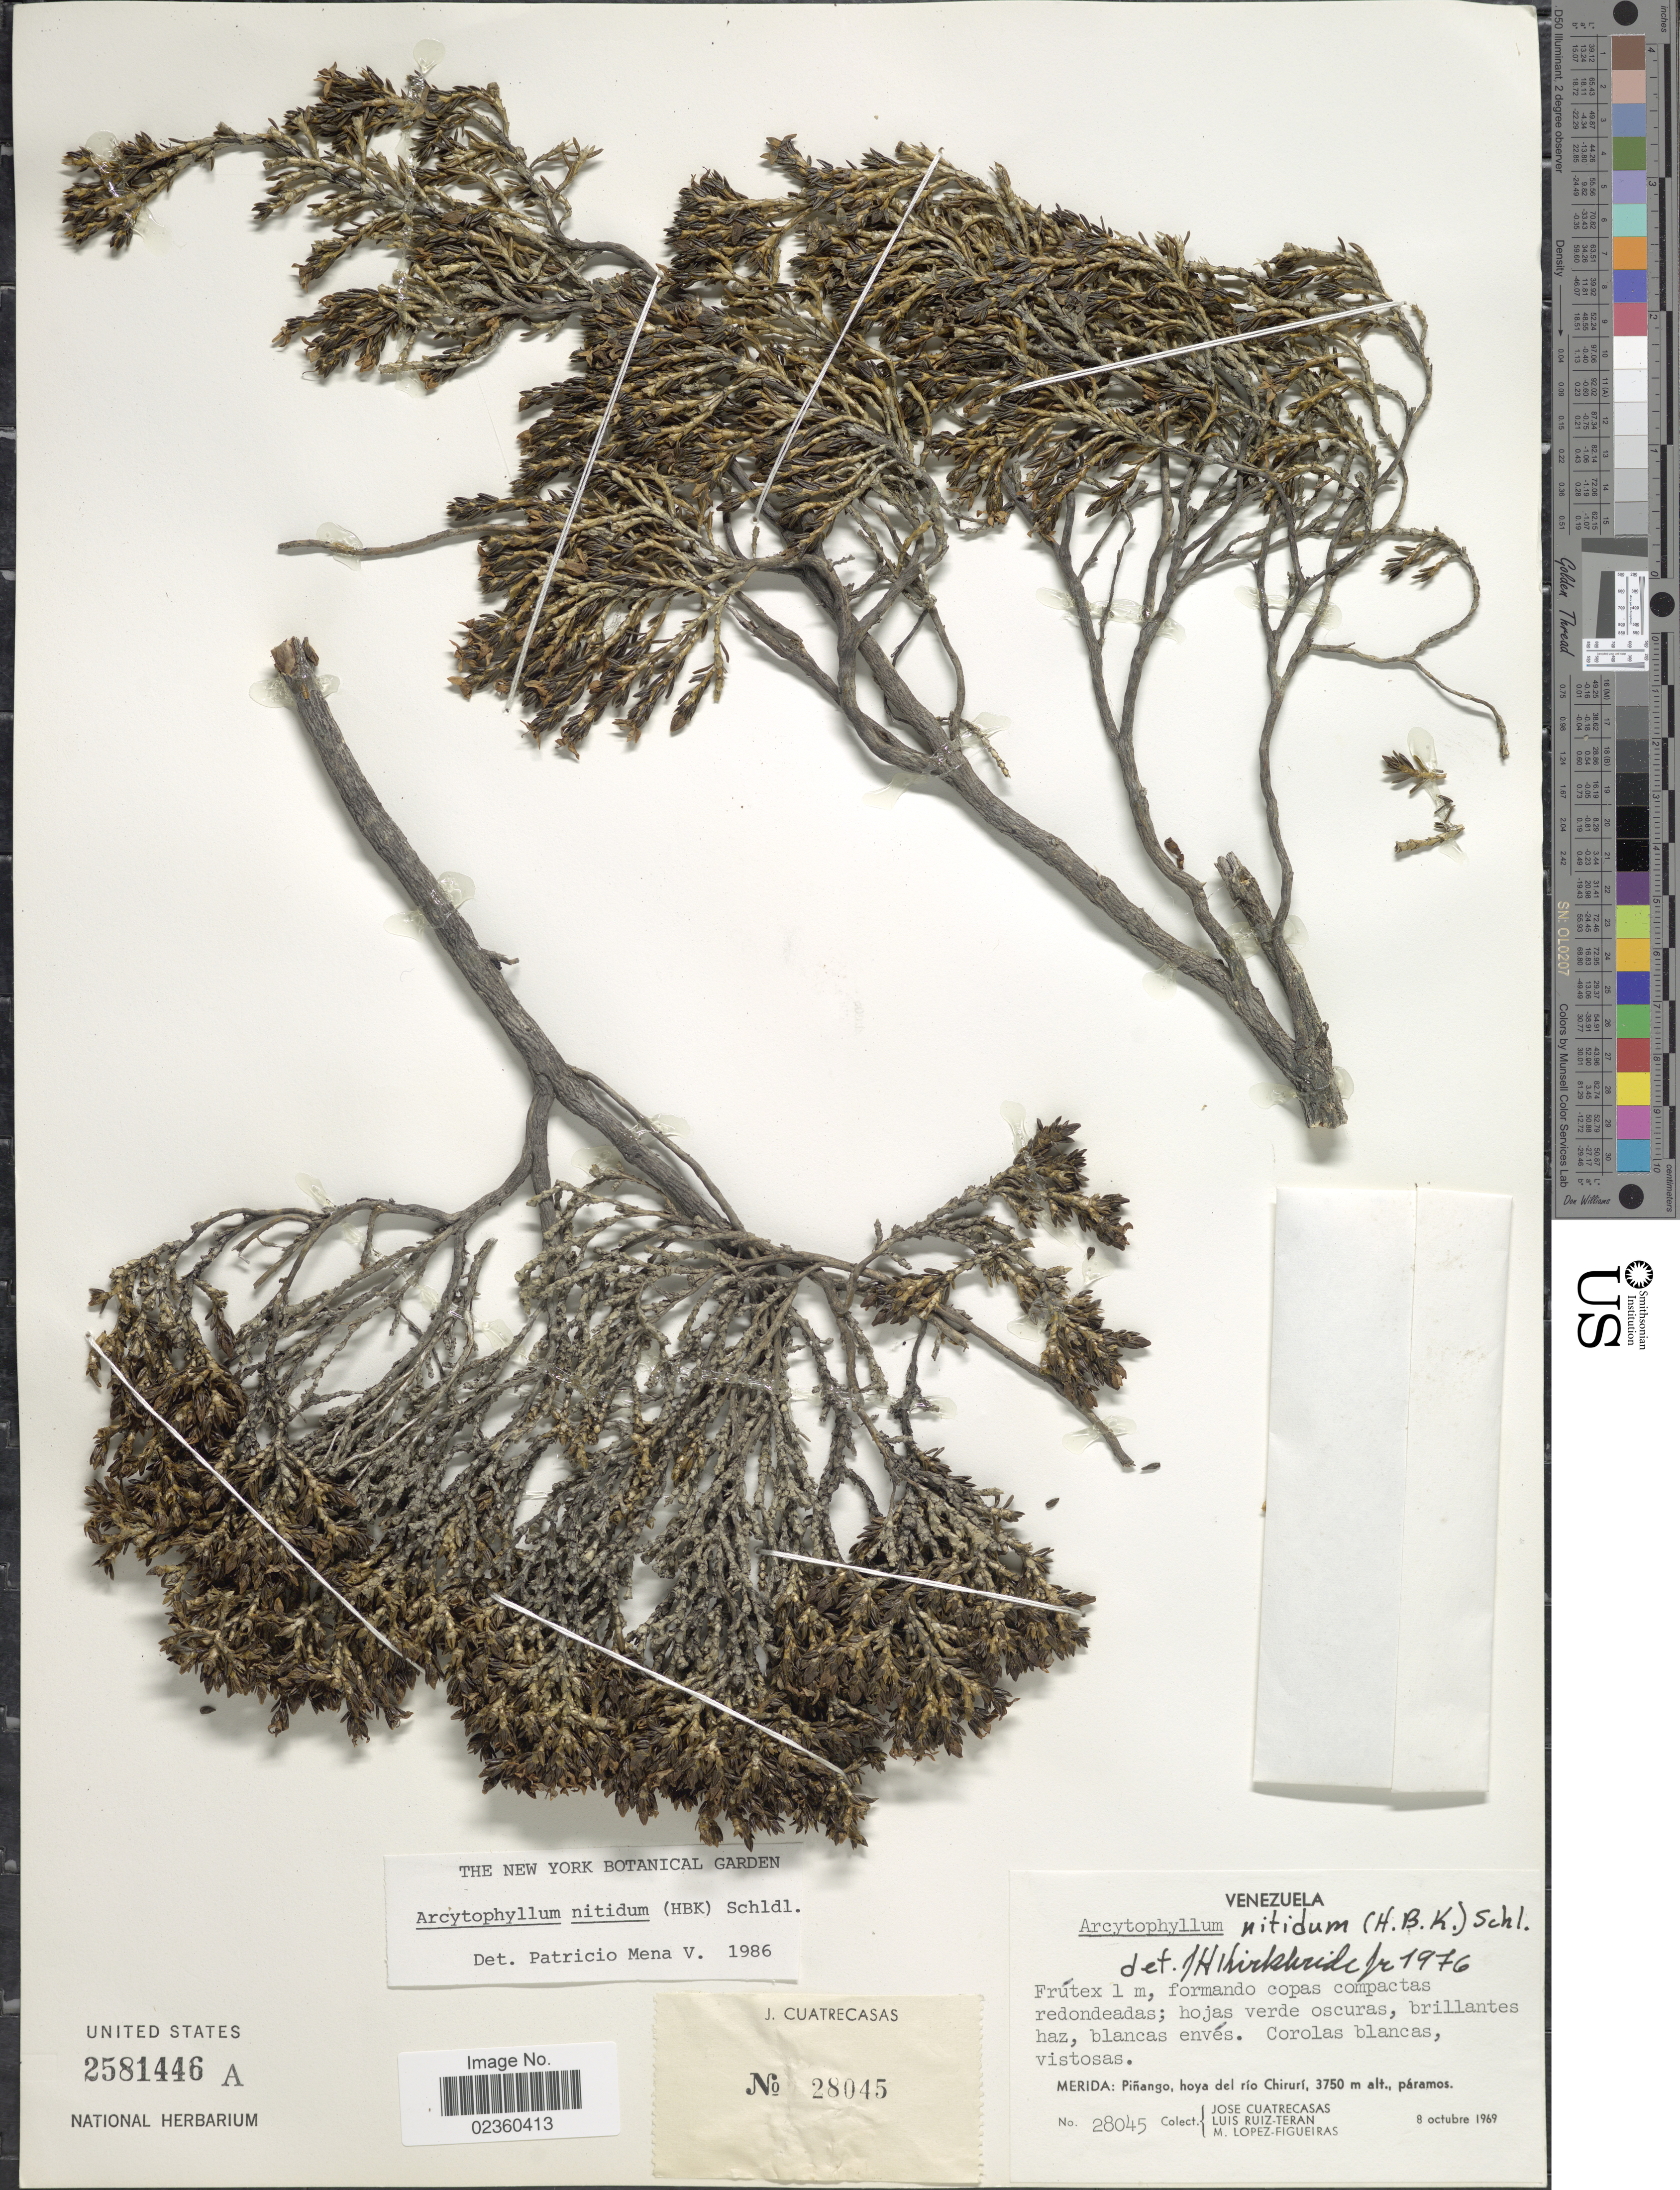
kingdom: Plantae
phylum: Tracheophyta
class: Magnoliopsida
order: Gentianales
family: Rubiaceae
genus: Arcytophyllum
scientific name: Arcytophyllum nitidum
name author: (Kunth) Schltdl.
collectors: J. Cuatrecasas, L. Teran & M. López Figueiras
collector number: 28045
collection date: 1969-10-08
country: Venezuela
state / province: Mérida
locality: Piñango, hoya del río Chirurí., páramo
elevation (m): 3750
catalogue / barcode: US 2581446A